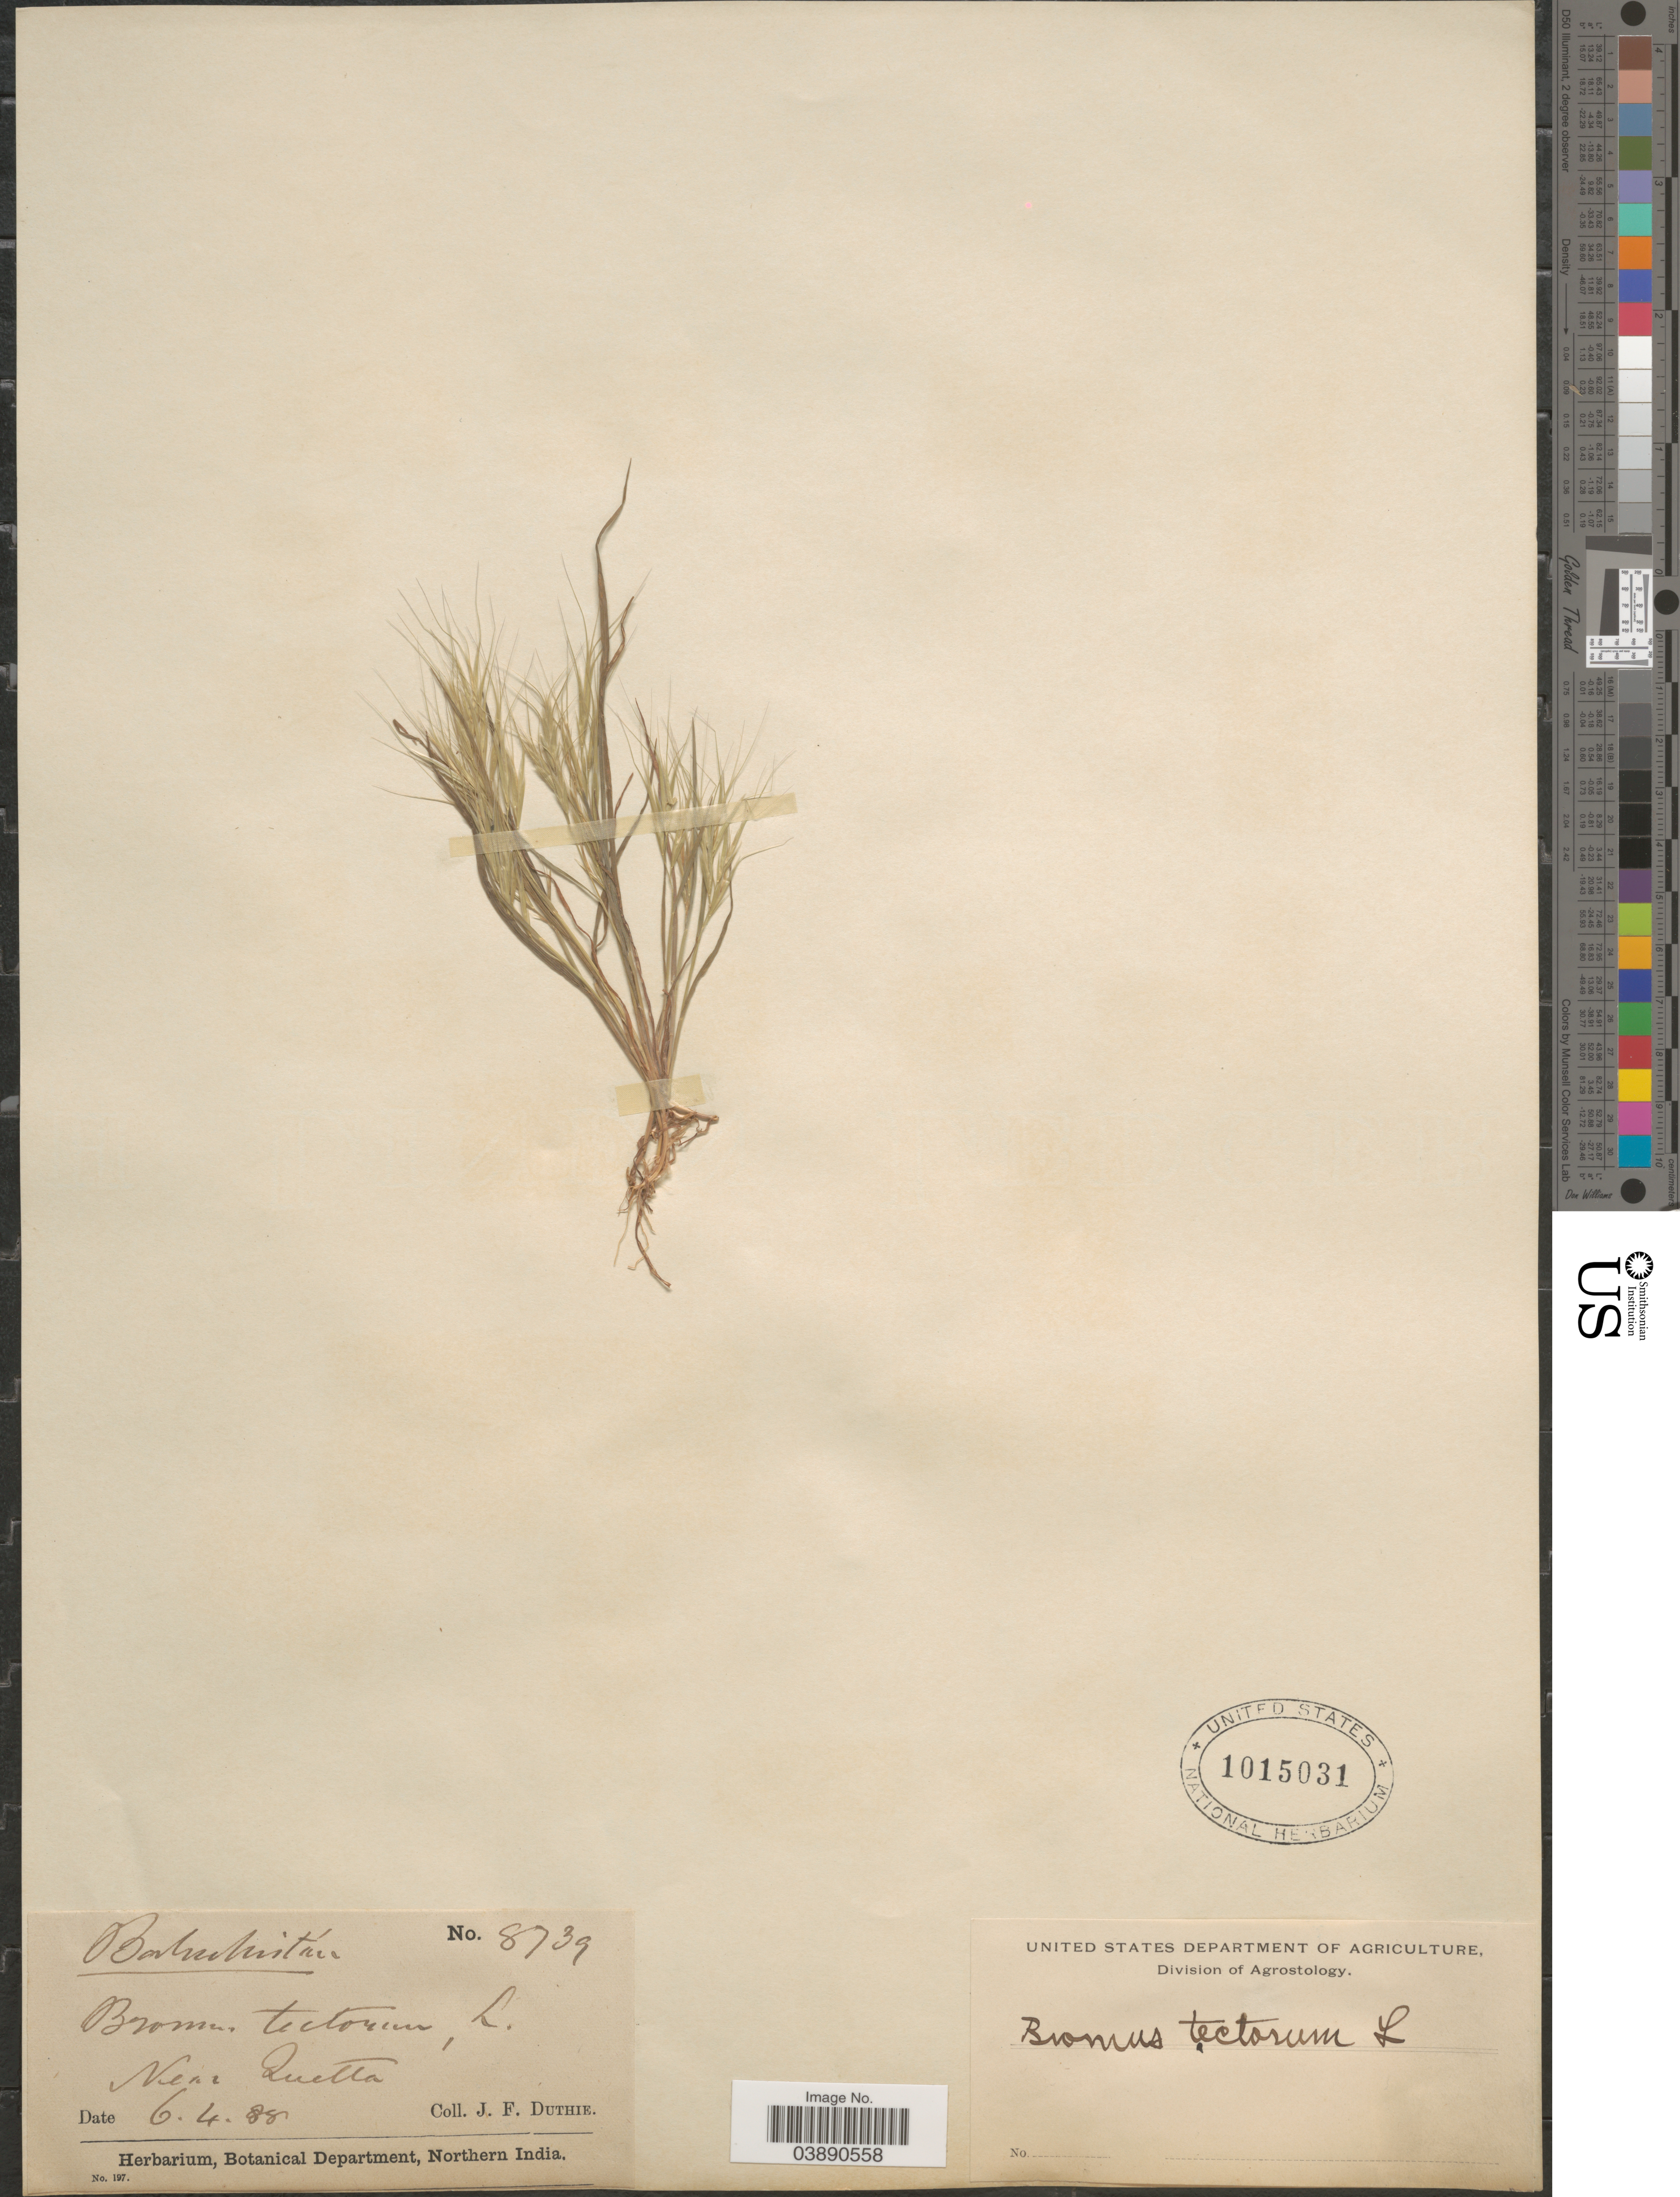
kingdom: Plantae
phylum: Tracheophyta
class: Liliopsida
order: Poales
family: Poaceae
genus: Bromus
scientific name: Bromus tectorum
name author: L.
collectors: J. F. Duthie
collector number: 8739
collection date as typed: Transcribed d/m/y: 6/4/88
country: Pakistan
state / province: Balochistan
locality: Baluchistán. Near Quetta.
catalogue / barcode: US 1015031